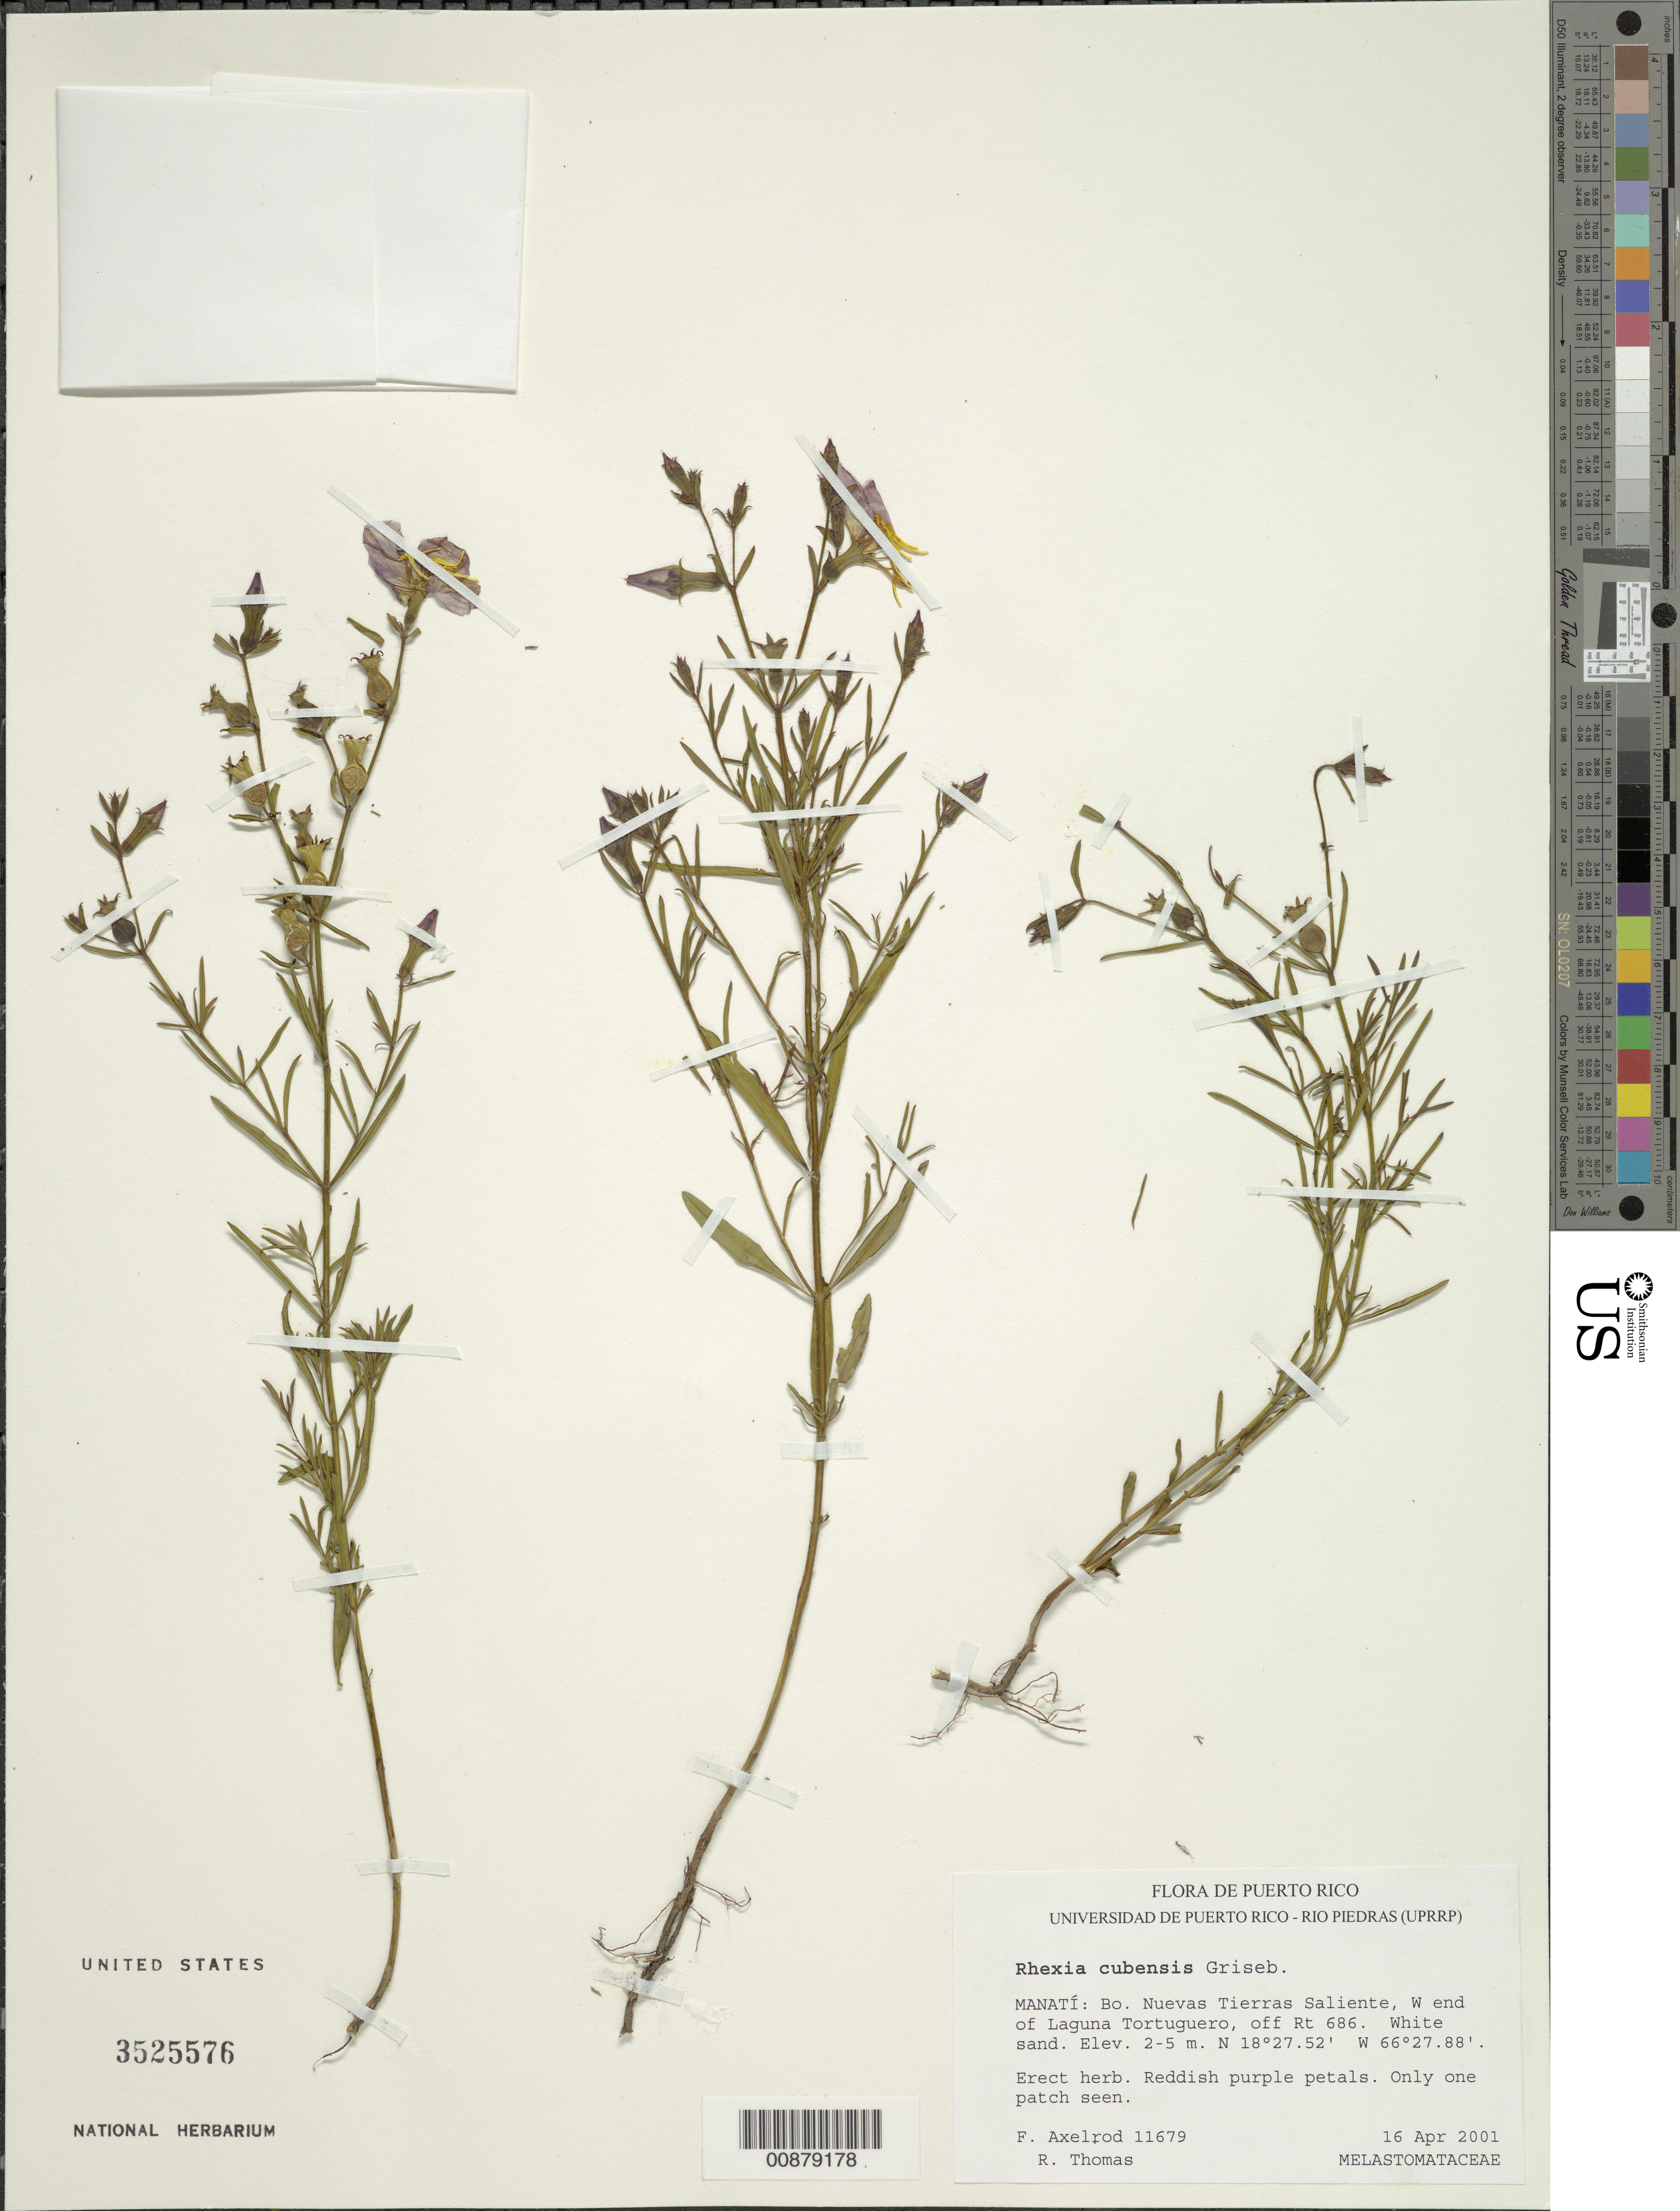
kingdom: Plantae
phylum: Tracheophyta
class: Magnoliopsida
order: Myrtales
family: Melastomataceae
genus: Rhexia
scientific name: Rhexia cubensis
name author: Griseb.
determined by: Axelrod, F. S.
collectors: F. S. Axelrod & R. Thomas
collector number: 11679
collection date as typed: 16 Apr 2001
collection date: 2001-04-16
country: Puerto Rico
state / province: Manatí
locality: Bo. Nuevas Tierras Saliente, W end of Laguna Tortuguero, off Rt. 686.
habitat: White sand.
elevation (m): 2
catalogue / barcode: US 3525576